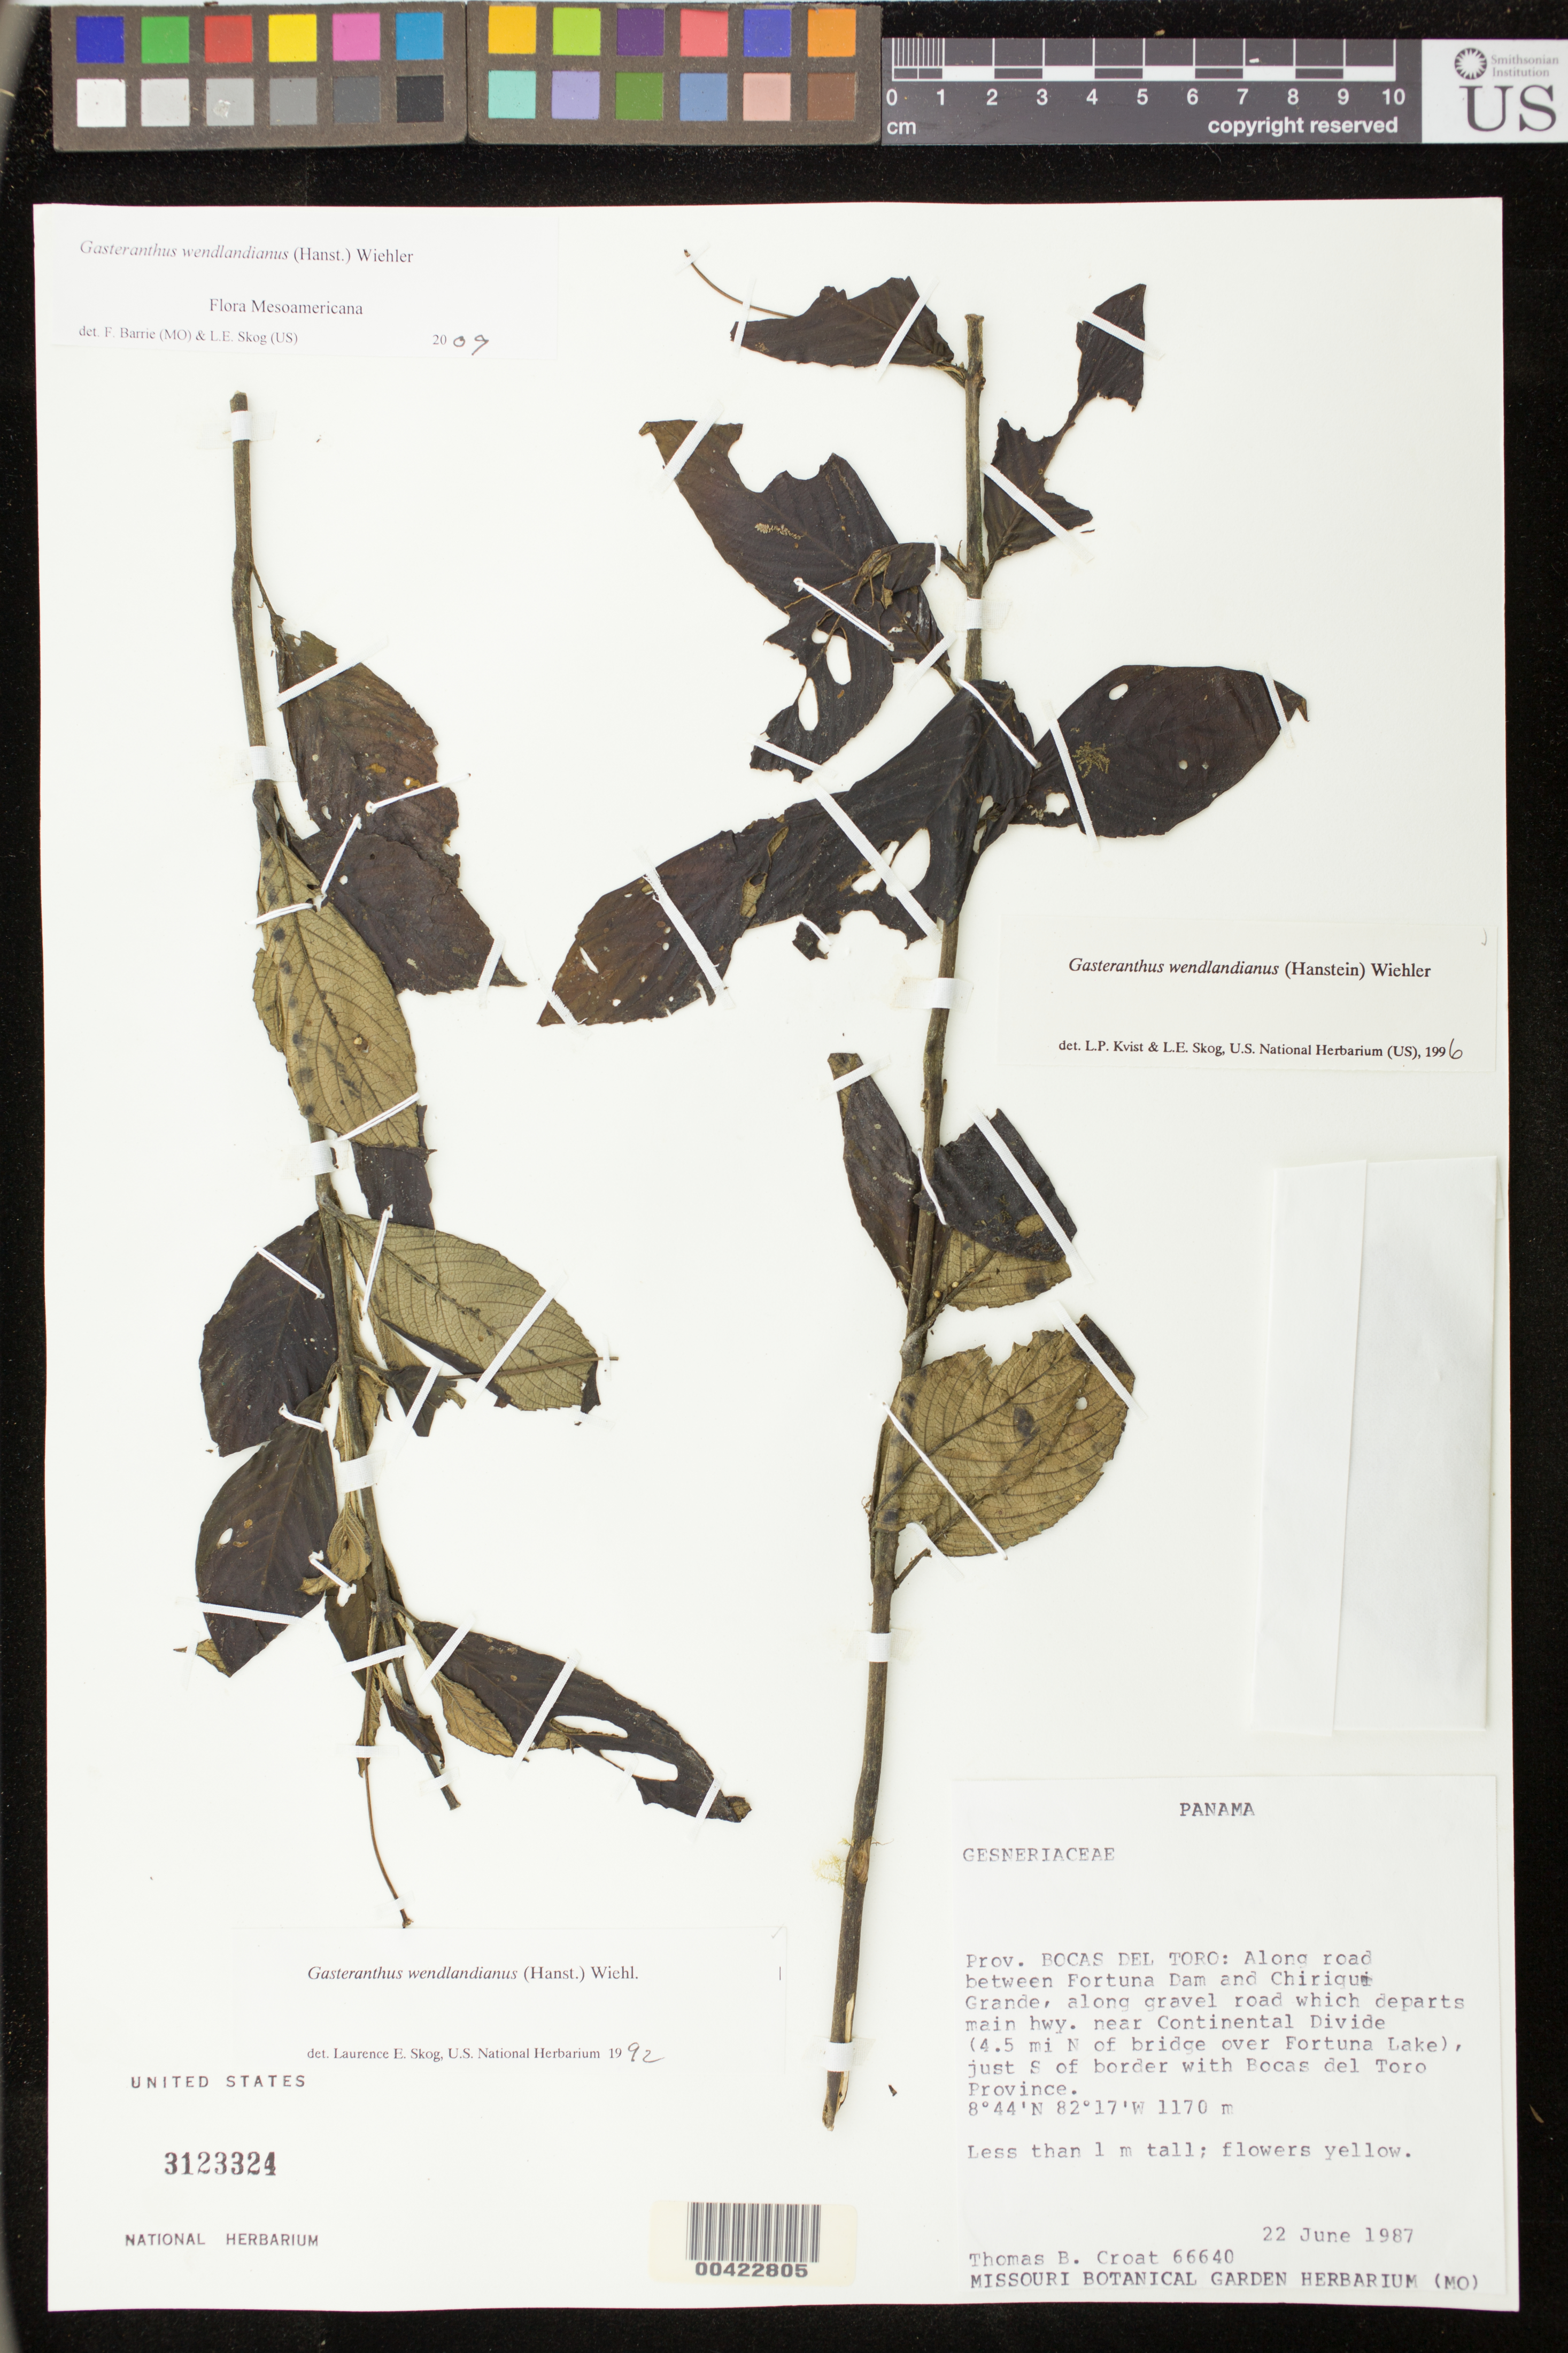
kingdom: Plantae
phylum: Tracheophyta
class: Magnoliopsida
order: Lamiales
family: Gesneriaceae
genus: Gasteranthus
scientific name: Gasteranthus wendlandianus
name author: (Hanst.) Wiehler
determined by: Skog, Laurence E.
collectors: T. B. Croat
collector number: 66640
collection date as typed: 22 Jun 1987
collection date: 1987-06-22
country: Panama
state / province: Bocas del Toro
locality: Along road between Fortuna Dam and Chiriquí Grande, along gravel road which departs main hwy. near Continental Divide (4.5 mi N of bridge over Fortuna Lake), just S of border with Bocas del Toro Province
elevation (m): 1170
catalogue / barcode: US 3123324